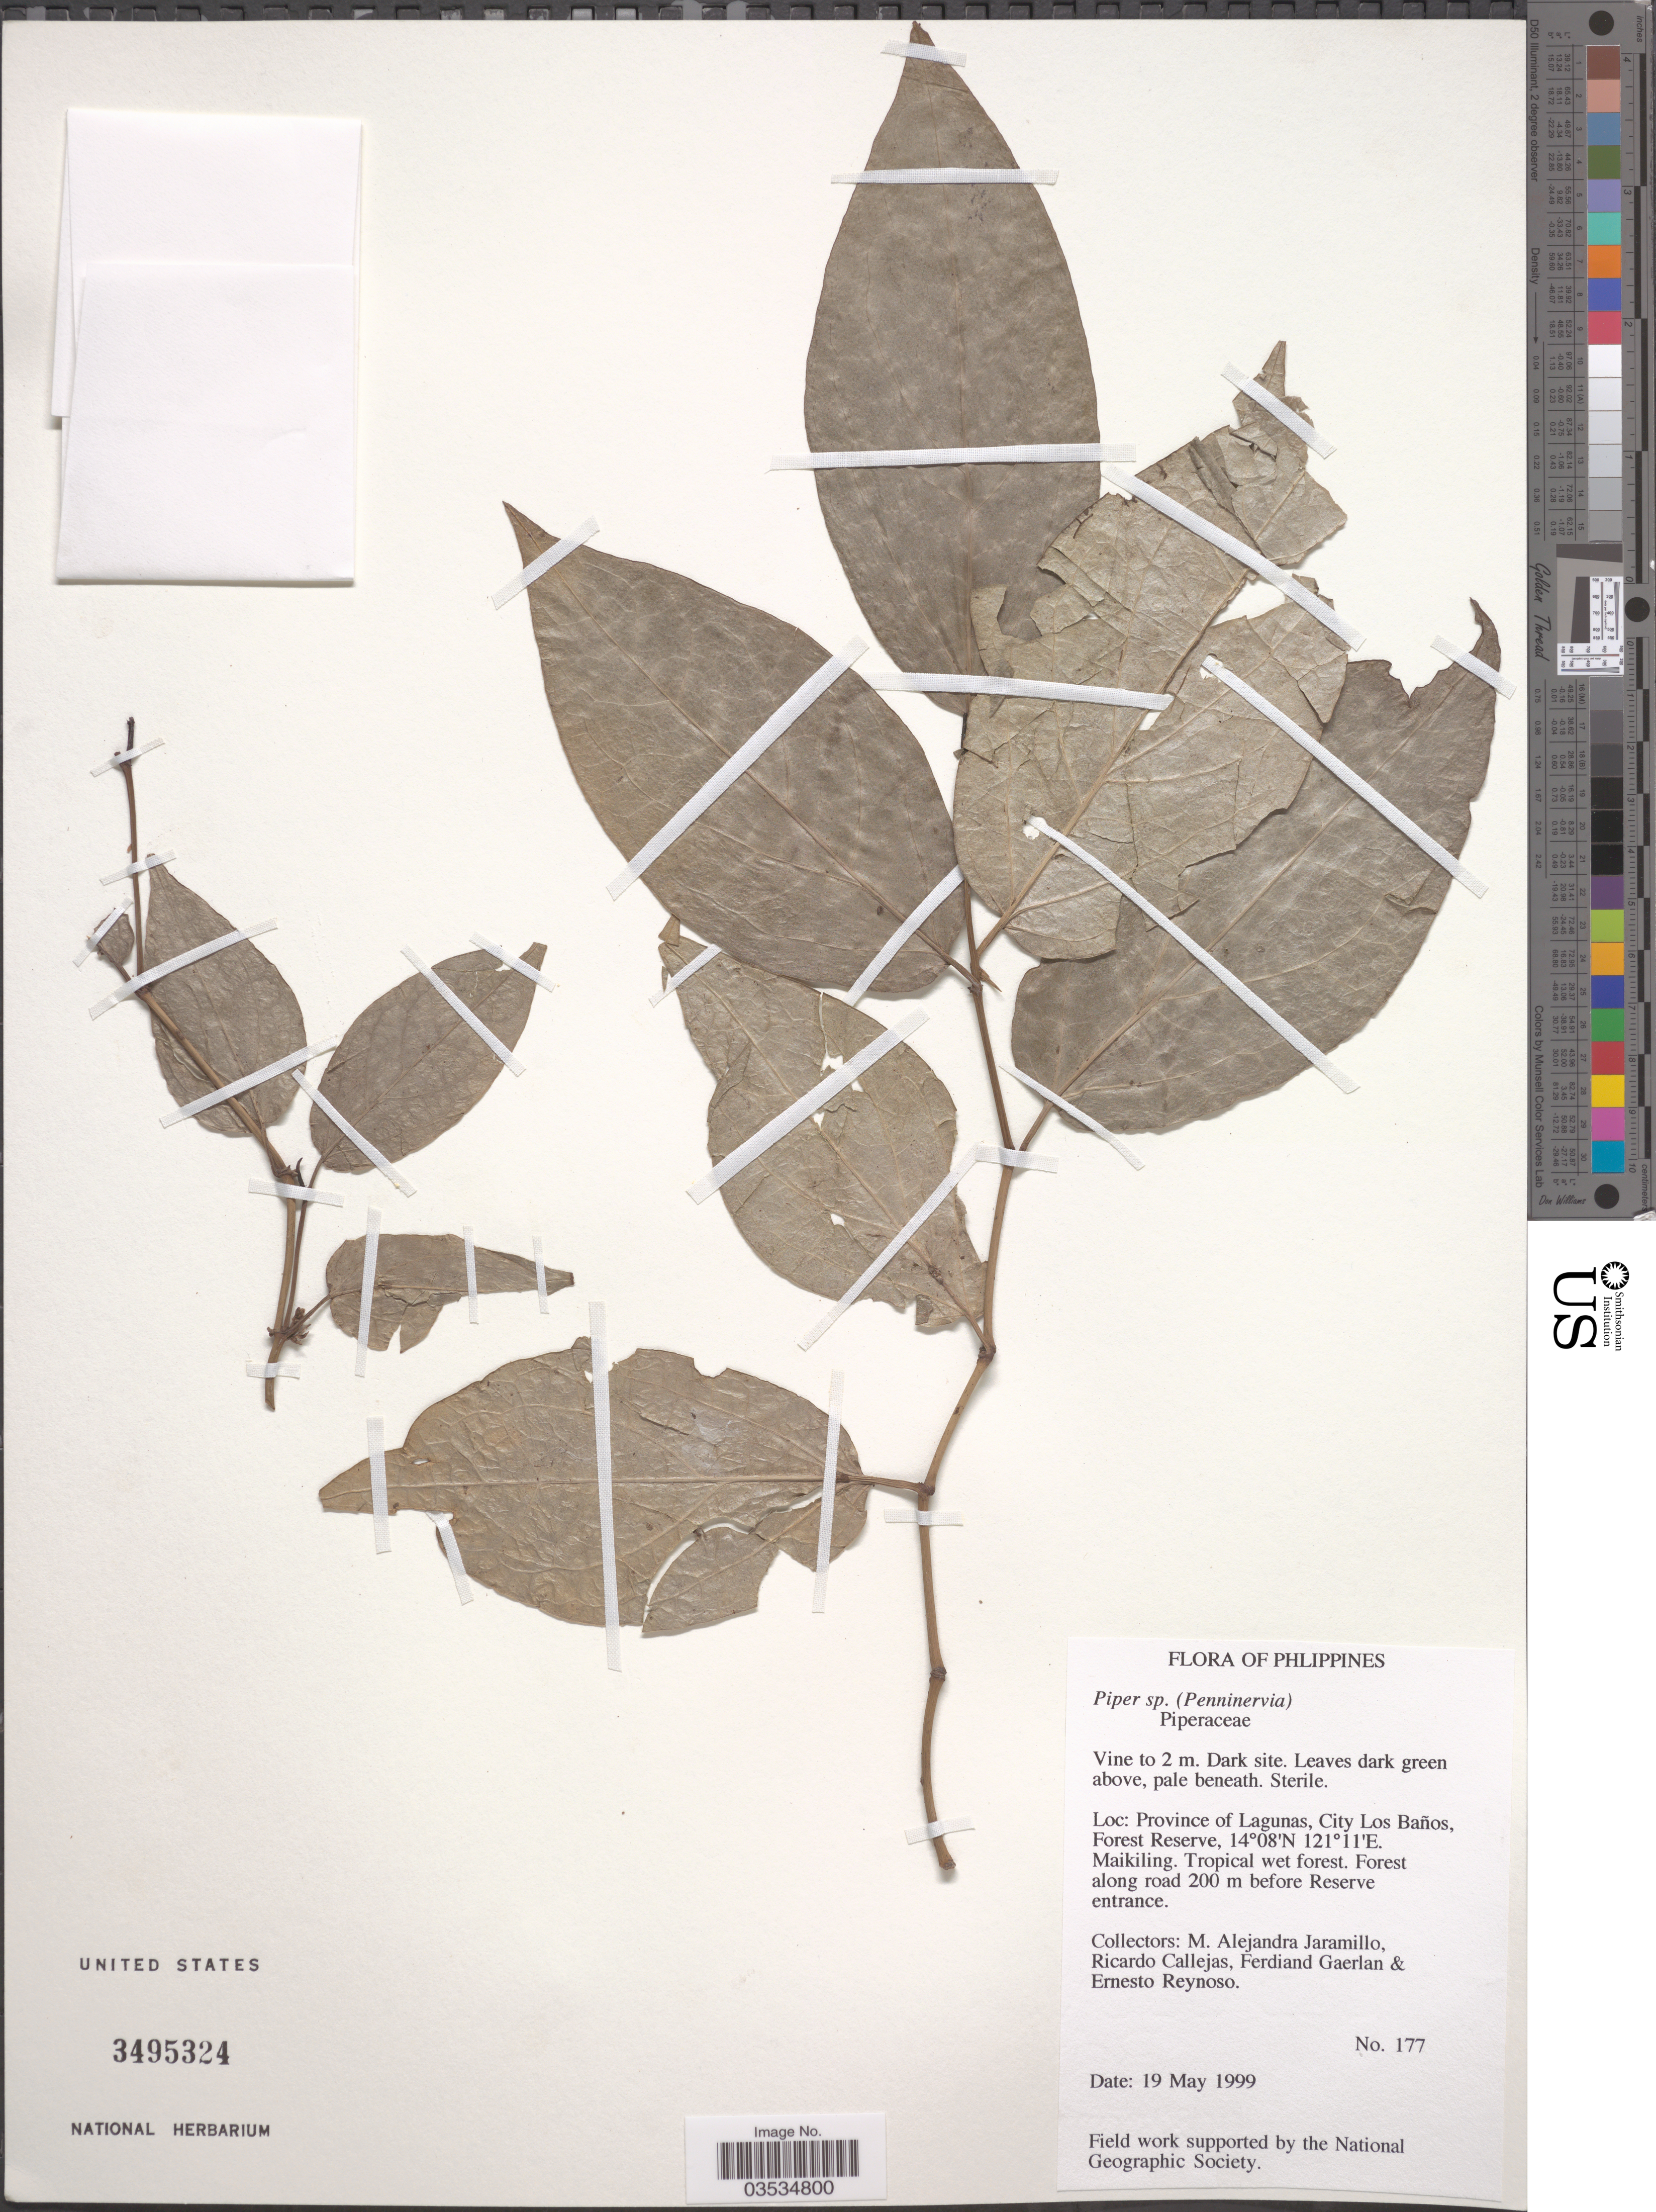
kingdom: Plantae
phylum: Tracheophyta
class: Magnoliopsida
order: Piperales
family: Piperaceae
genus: Piper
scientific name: Piper penninerve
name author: C. DC.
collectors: M. A. Jaramillo, R. Callejas, F. Gaerlan & E. Reynoso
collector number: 177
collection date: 1999-05-19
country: Philippines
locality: Province of Lagunas, City of Los Baños, Forest Reserve. Maikiling. Tropical wet forest. Forest along road 200 m before Reserve entrance.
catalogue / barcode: US 3495324